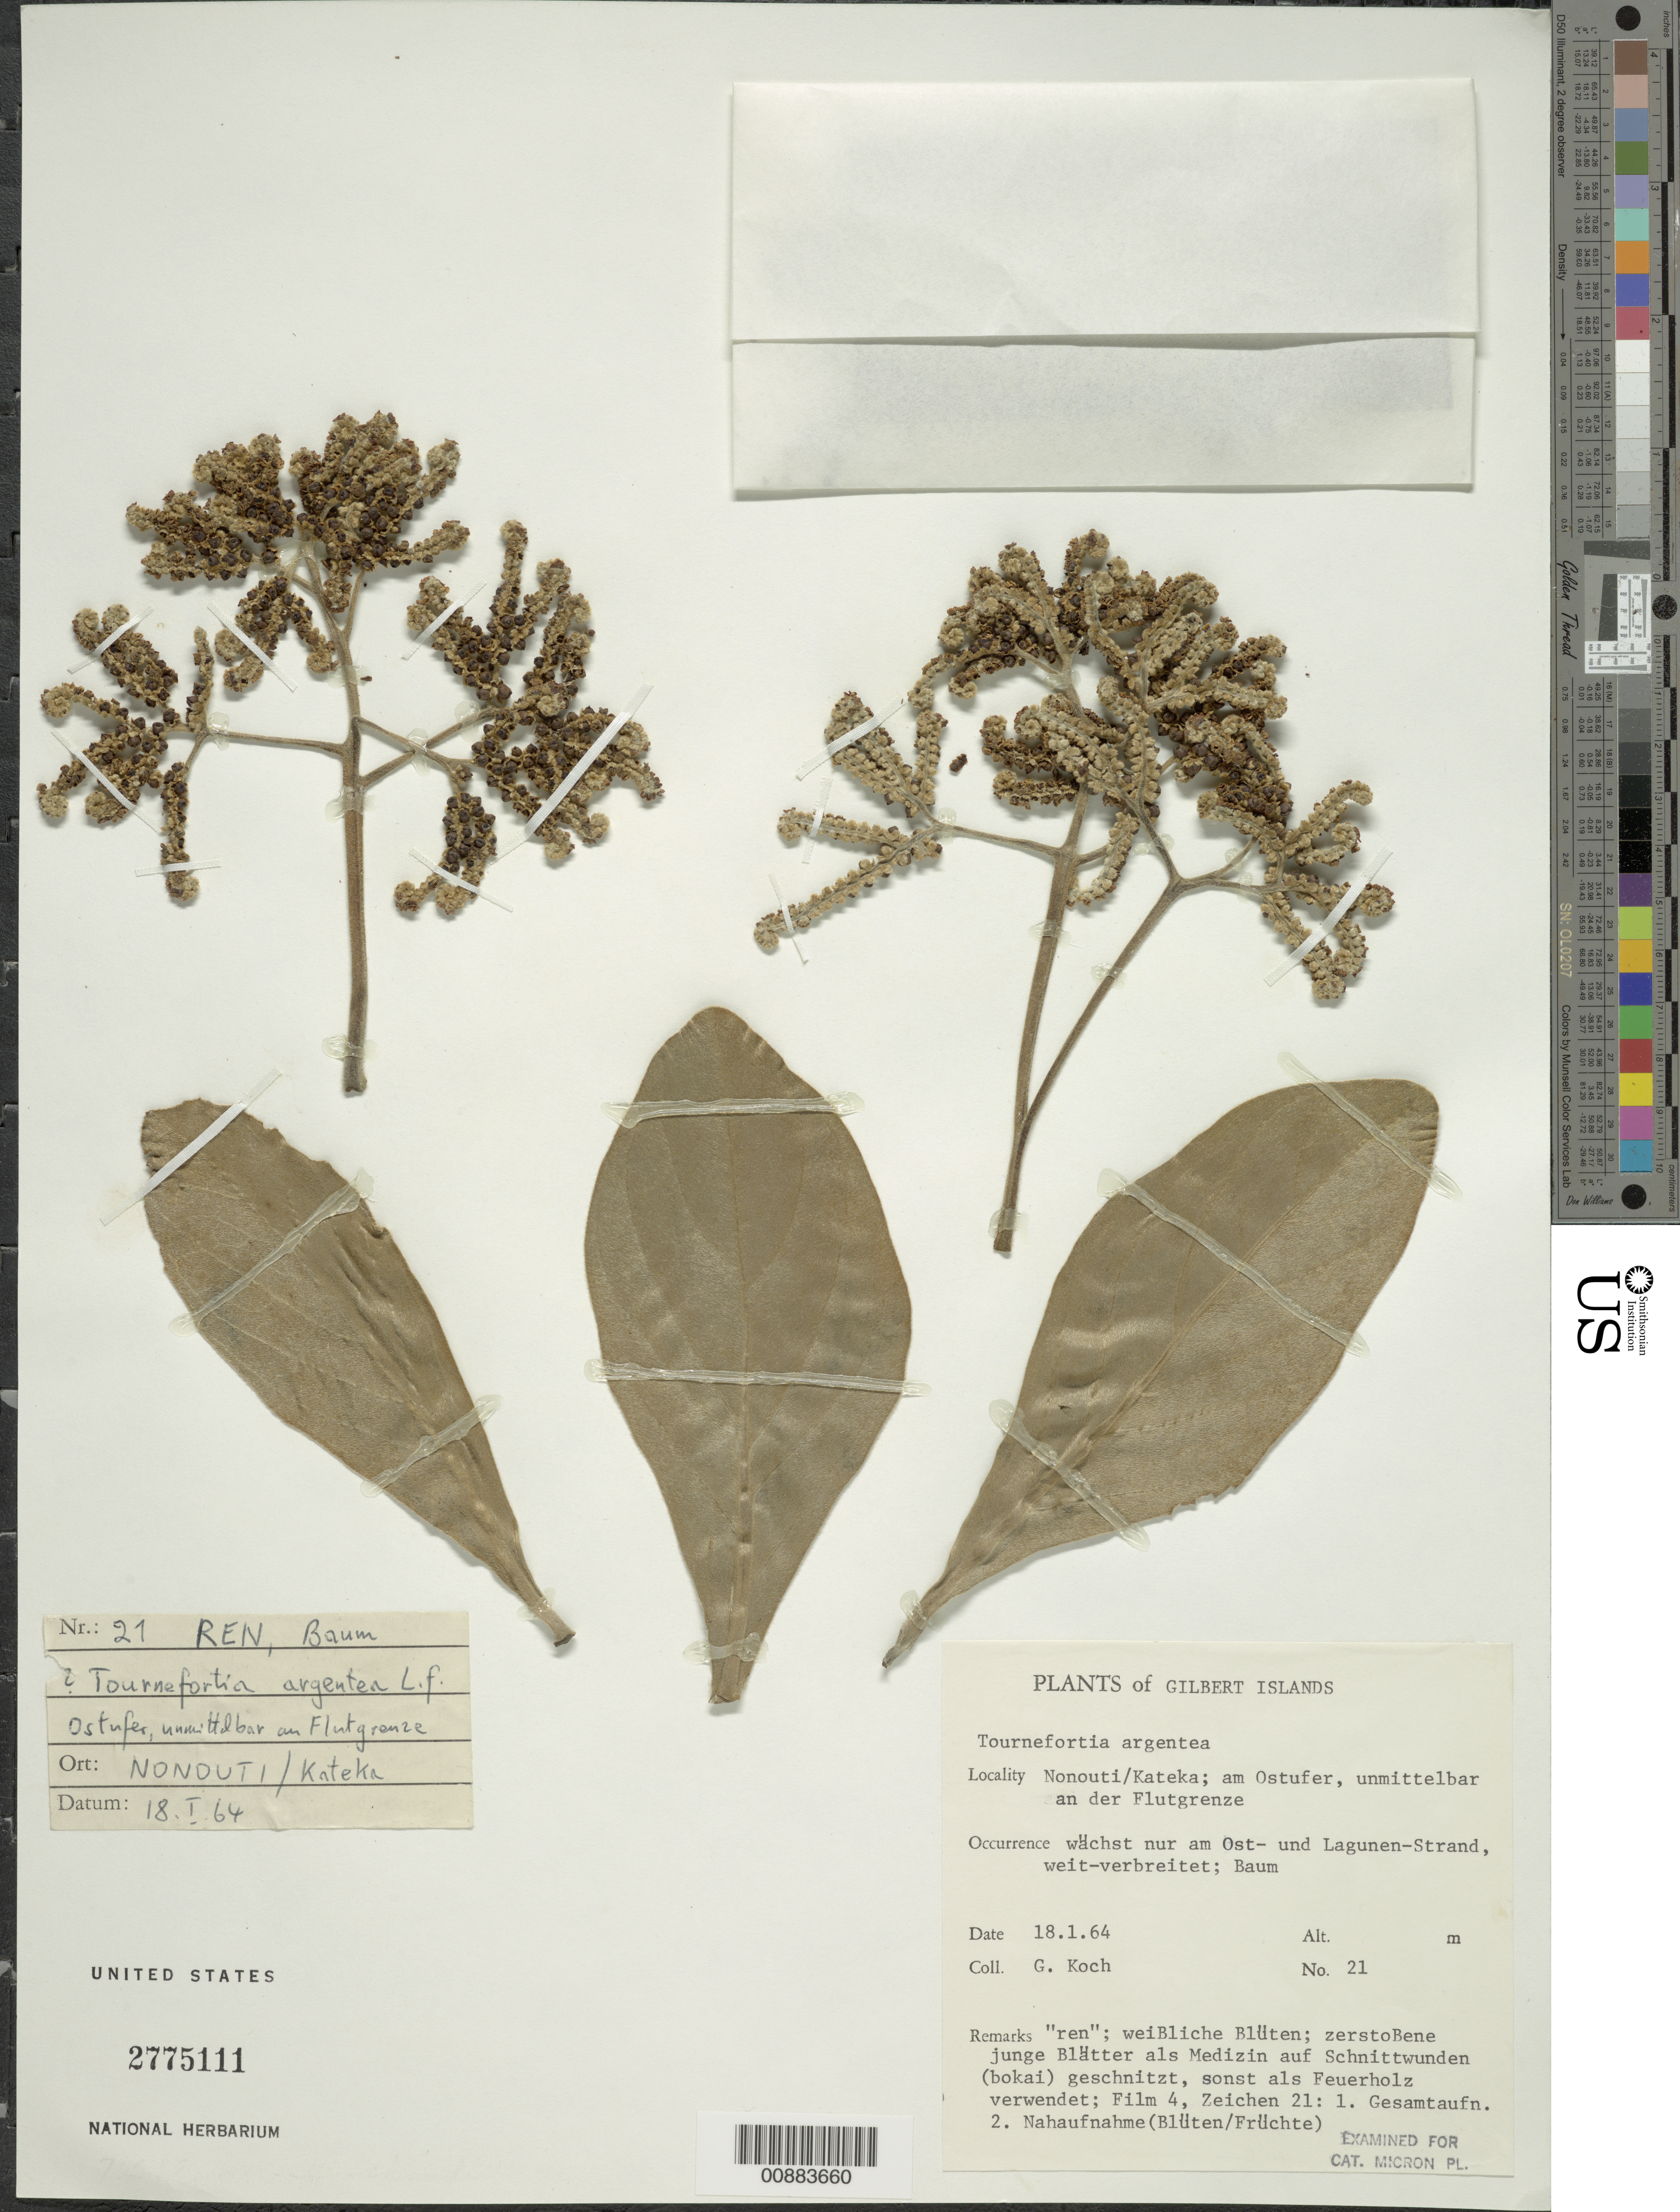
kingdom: Plantae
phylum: Tracheophyta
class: Magnoliopsida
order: Boraginales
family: Heliotropiaceae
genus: Heliotropium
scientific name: Heliotropium arboreum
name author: (Blanco) Mabberley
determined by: Wagner, W. L., (BOT), Smithsonian Institution - National Museum of Natural History (UNITED STATES)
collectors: G. Koch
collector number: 21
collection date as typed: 18 Jan 1964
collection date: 1964-01-18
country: Kiribati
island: Nonouti Atoll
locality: Nonouti/Kateka; am Ostufer, unmittlebar an der Flutgrenze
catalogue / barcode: US 2775111